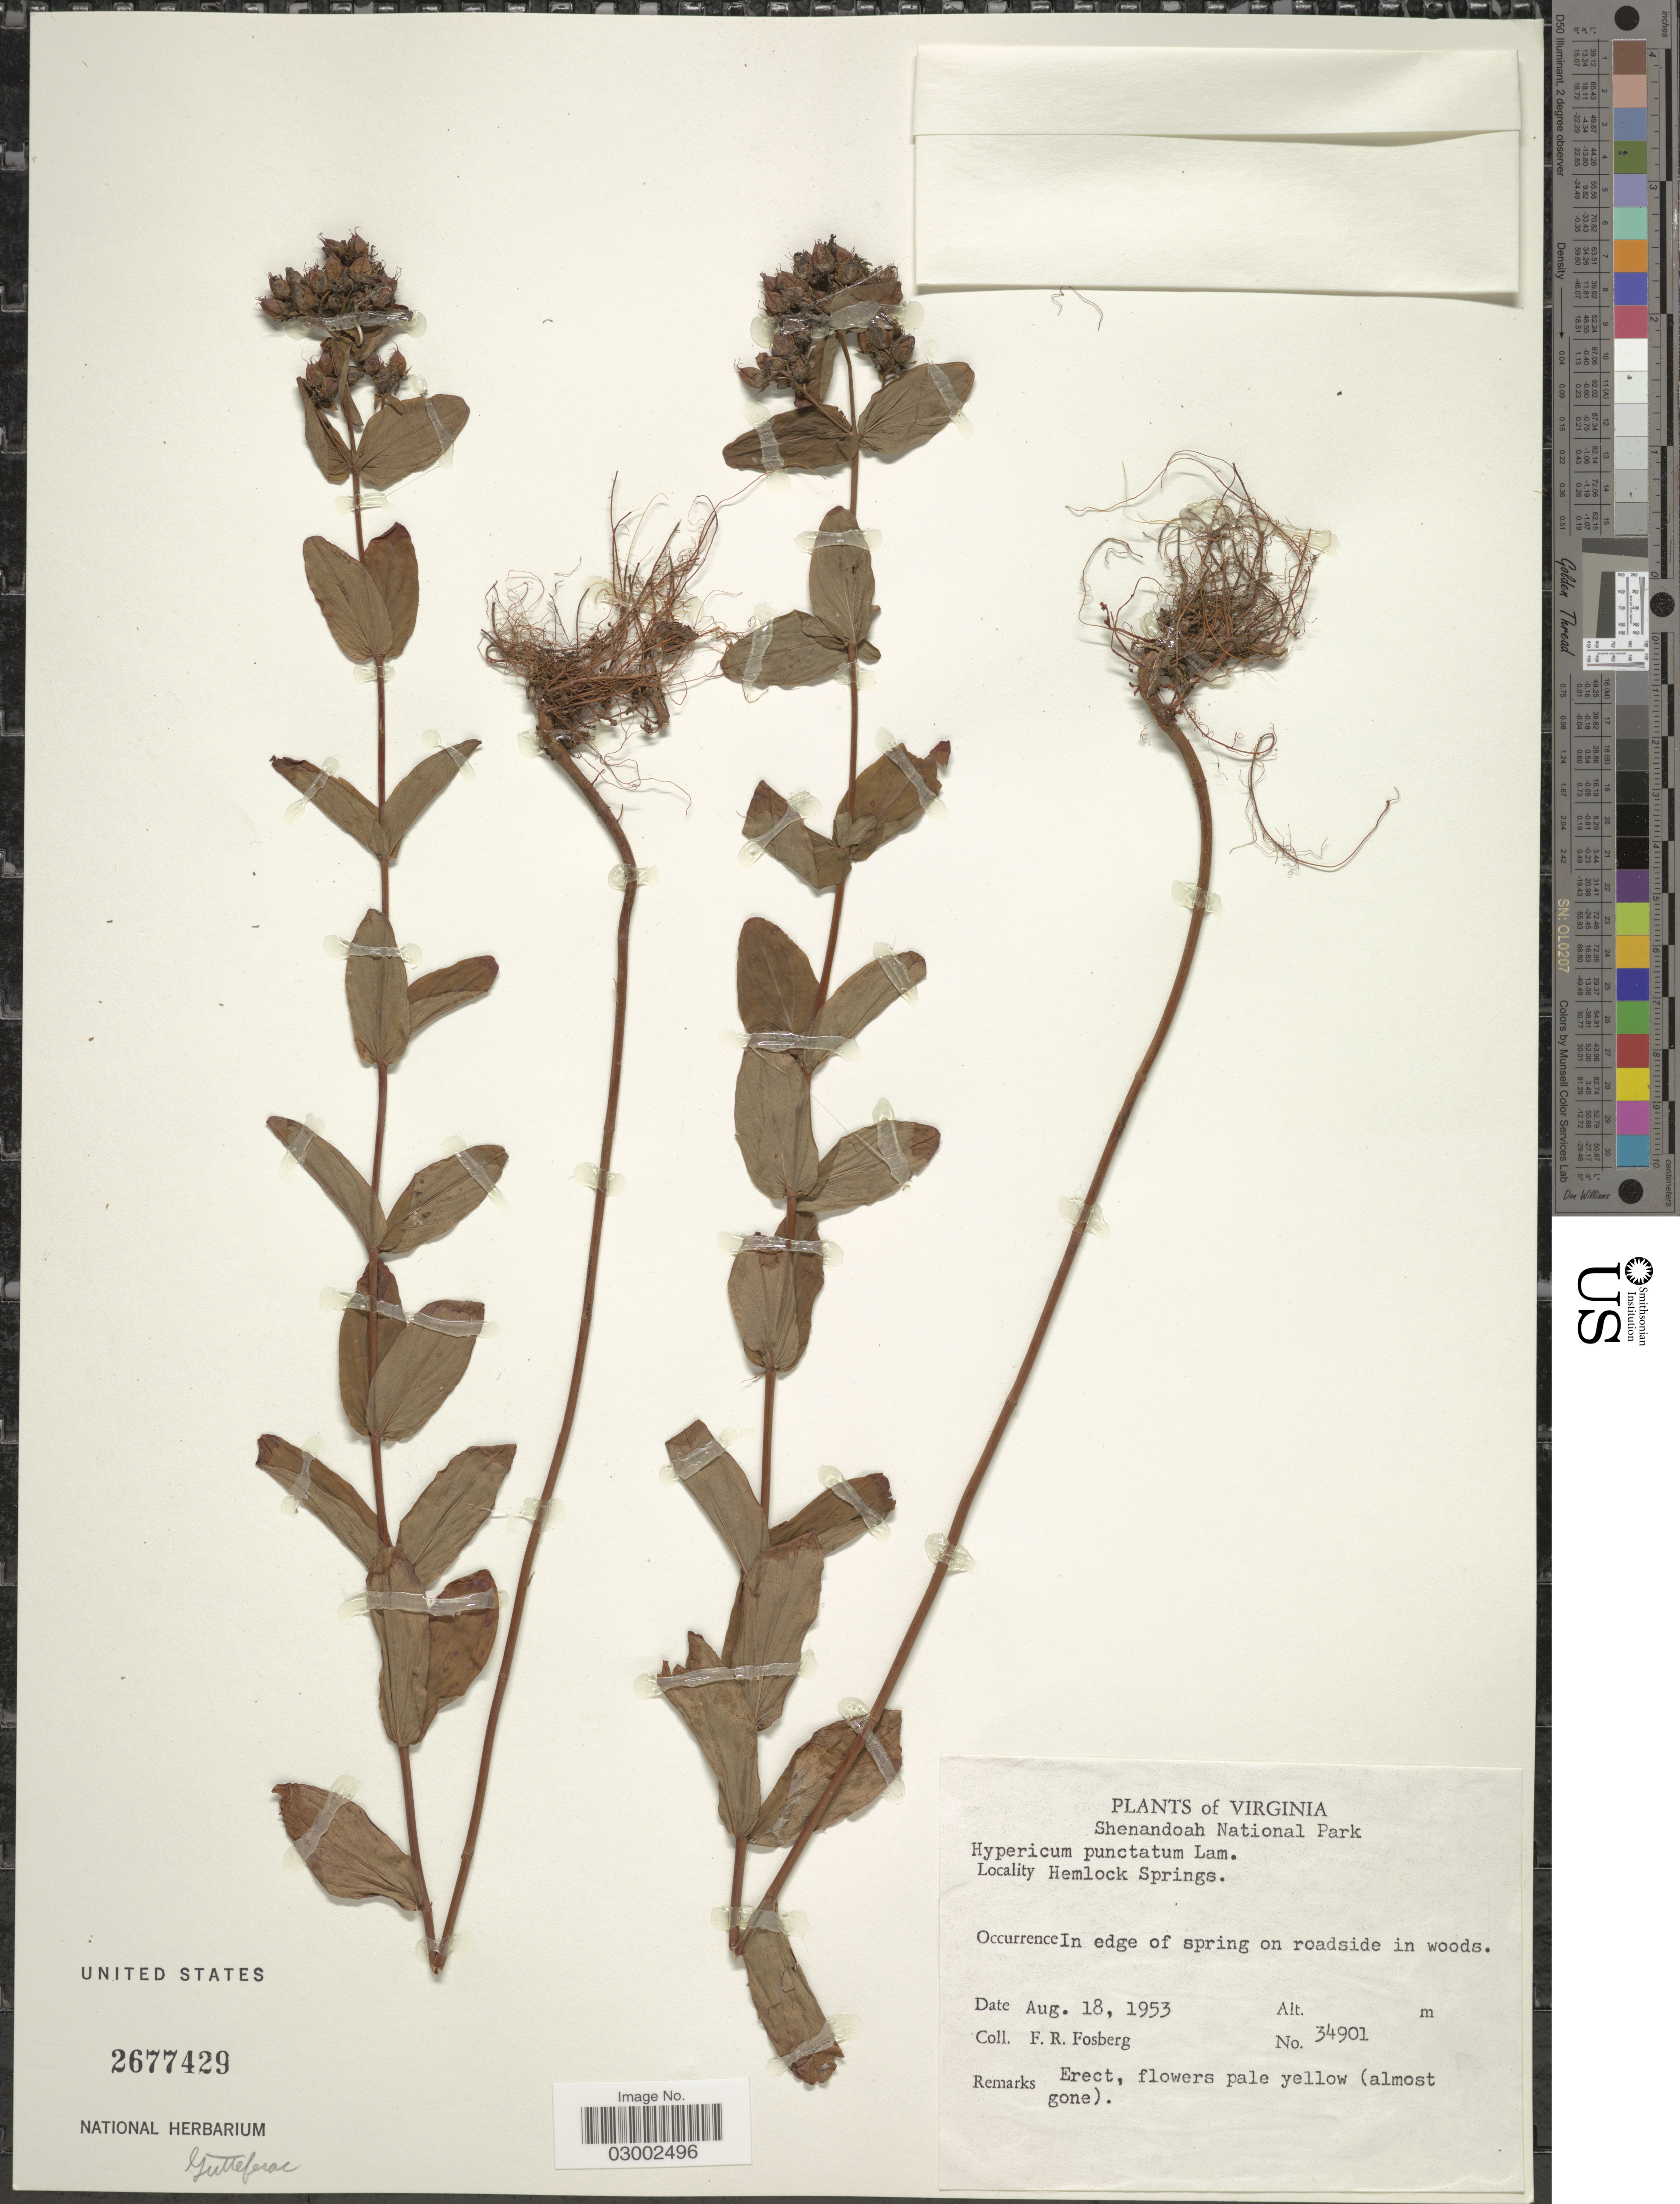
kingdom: Plantae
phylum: Tracheophyta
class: Magnoliopsida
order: Malpighiales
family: Hypericaceae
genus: Hypericum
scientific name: Hypericum punctatum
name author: Lam.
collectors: F. R. Fosberg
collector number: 34901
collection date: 1953-08-18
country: United States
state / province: Virginia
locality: Shenandoah National Park. Hemlock Springs.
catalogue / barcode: US 2677429